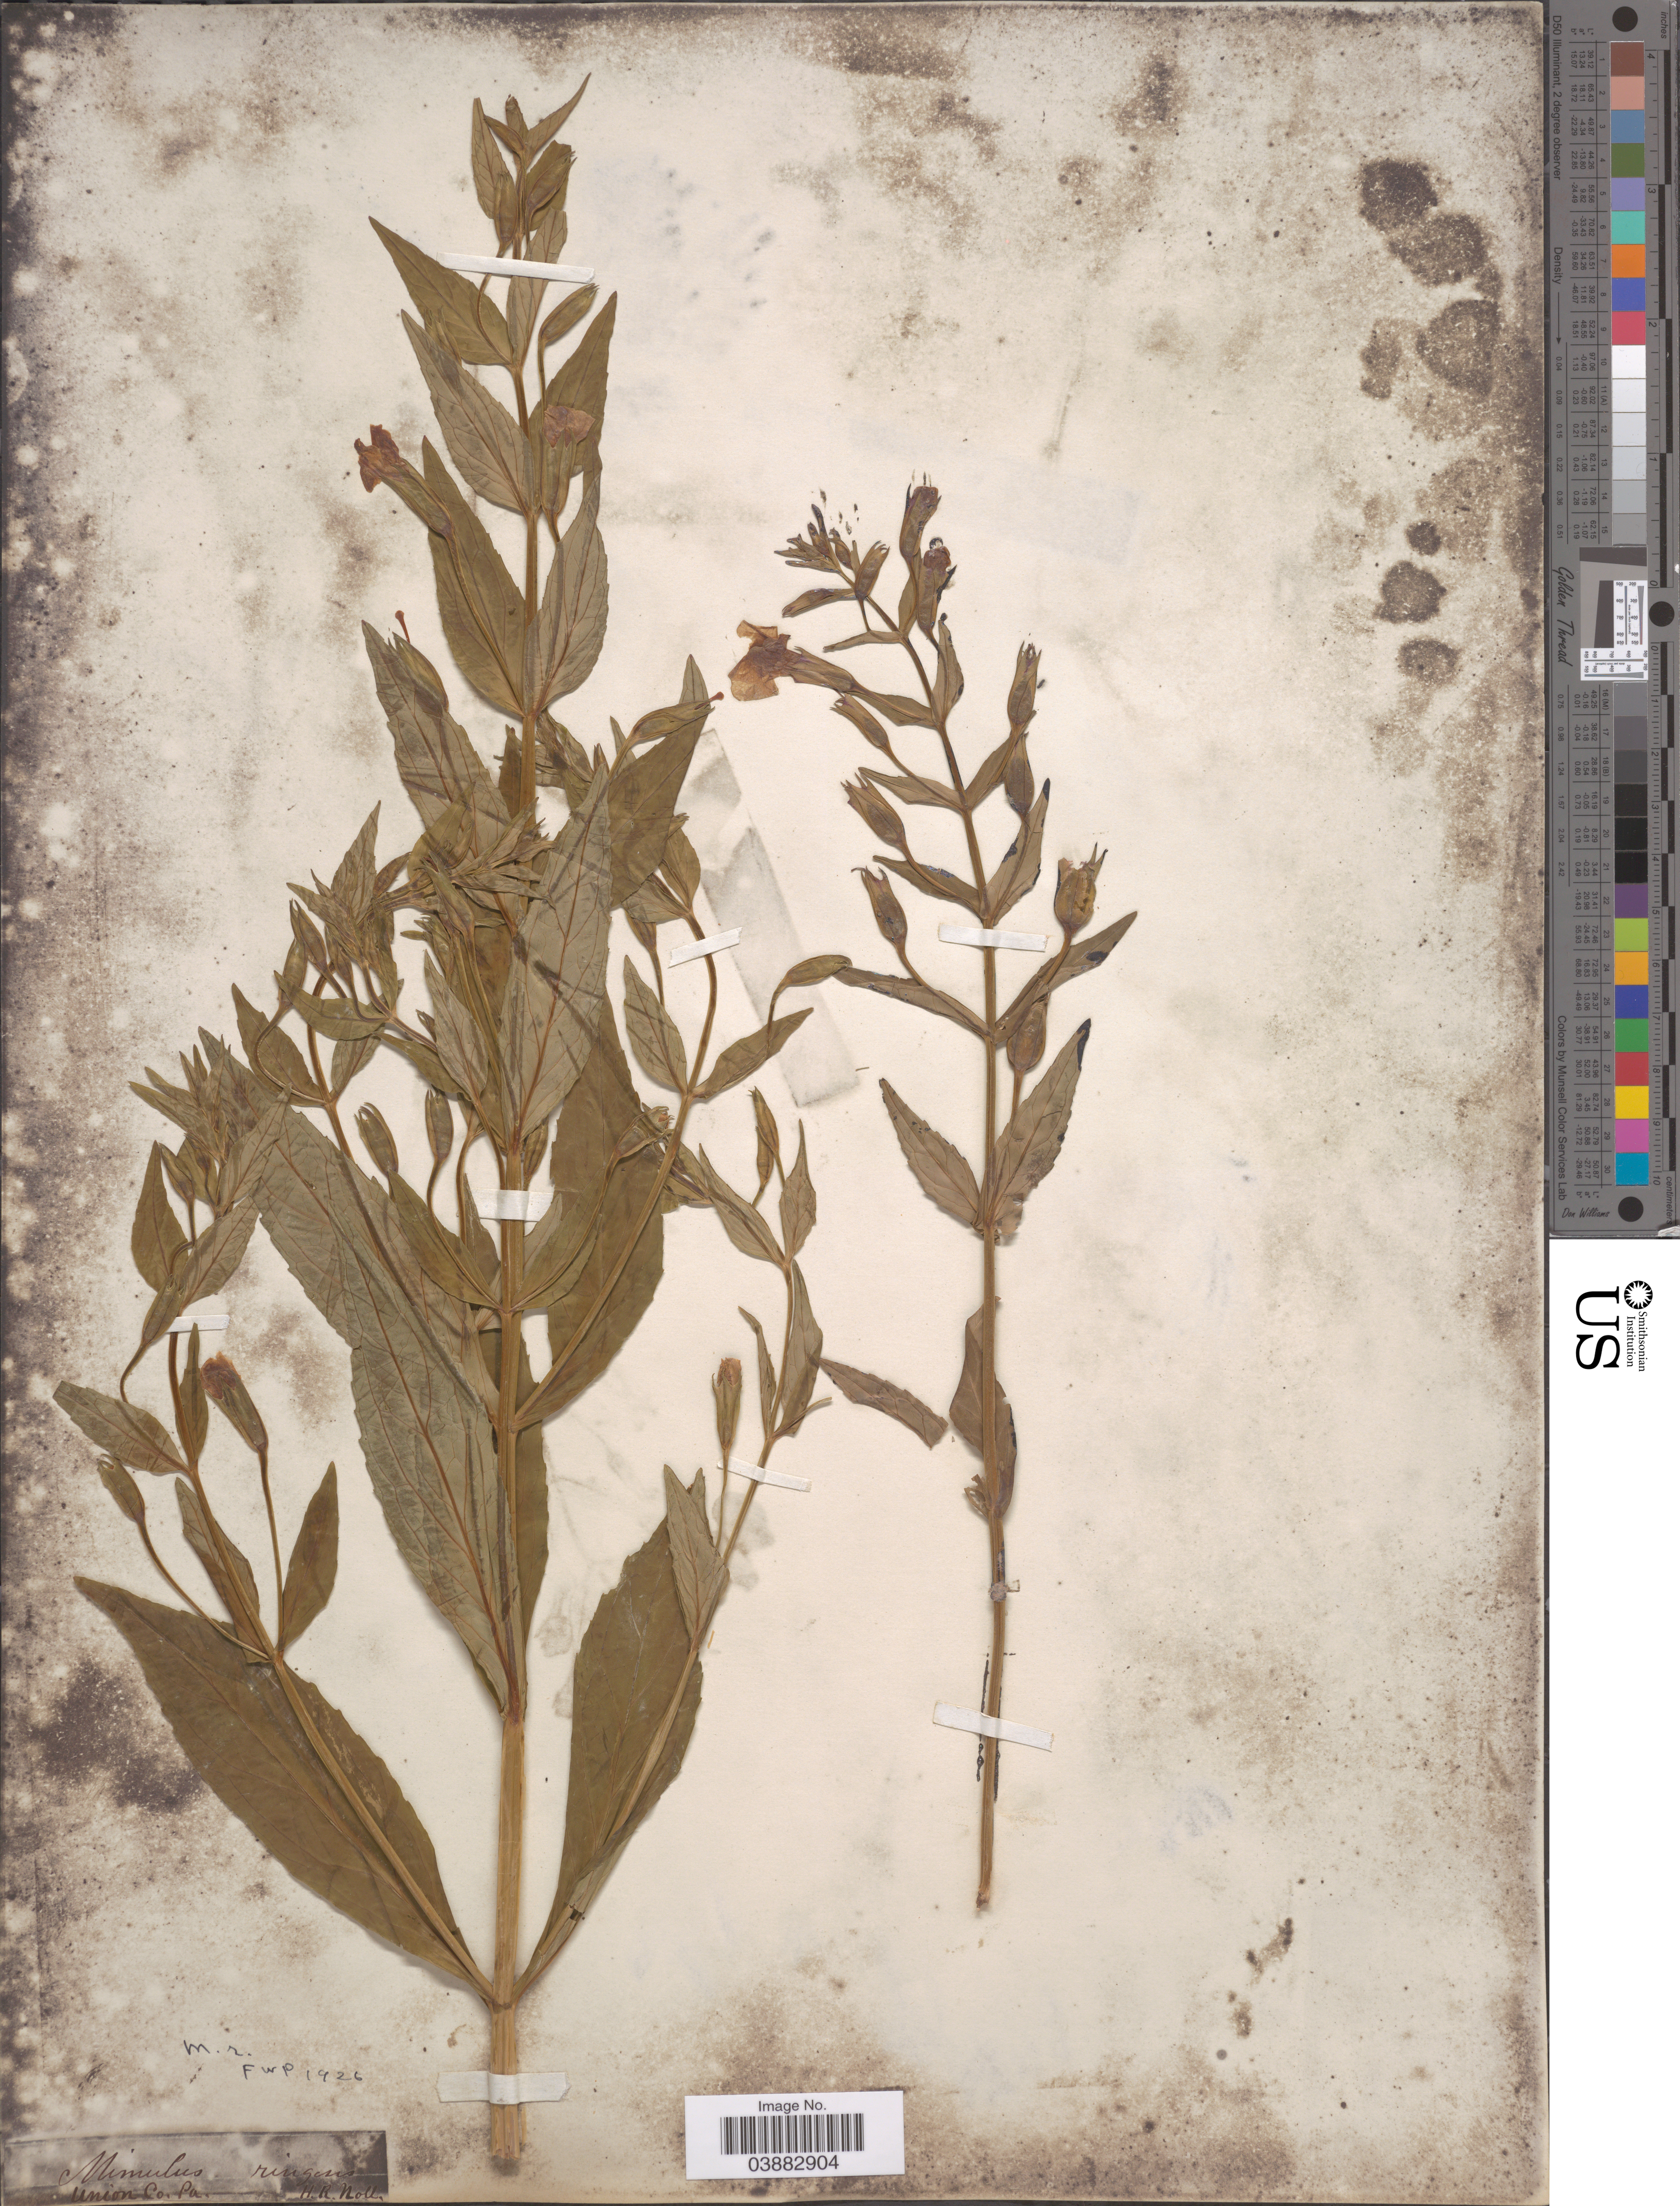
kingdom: Plantae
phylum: Tracheophyta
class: Magnoliopsida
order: Lamiales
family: Phrymaceae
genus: Mimulus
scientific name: Mimulus ringens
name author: L.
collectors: H. Noll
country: United States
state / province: Pennsylvania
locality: Union Co.